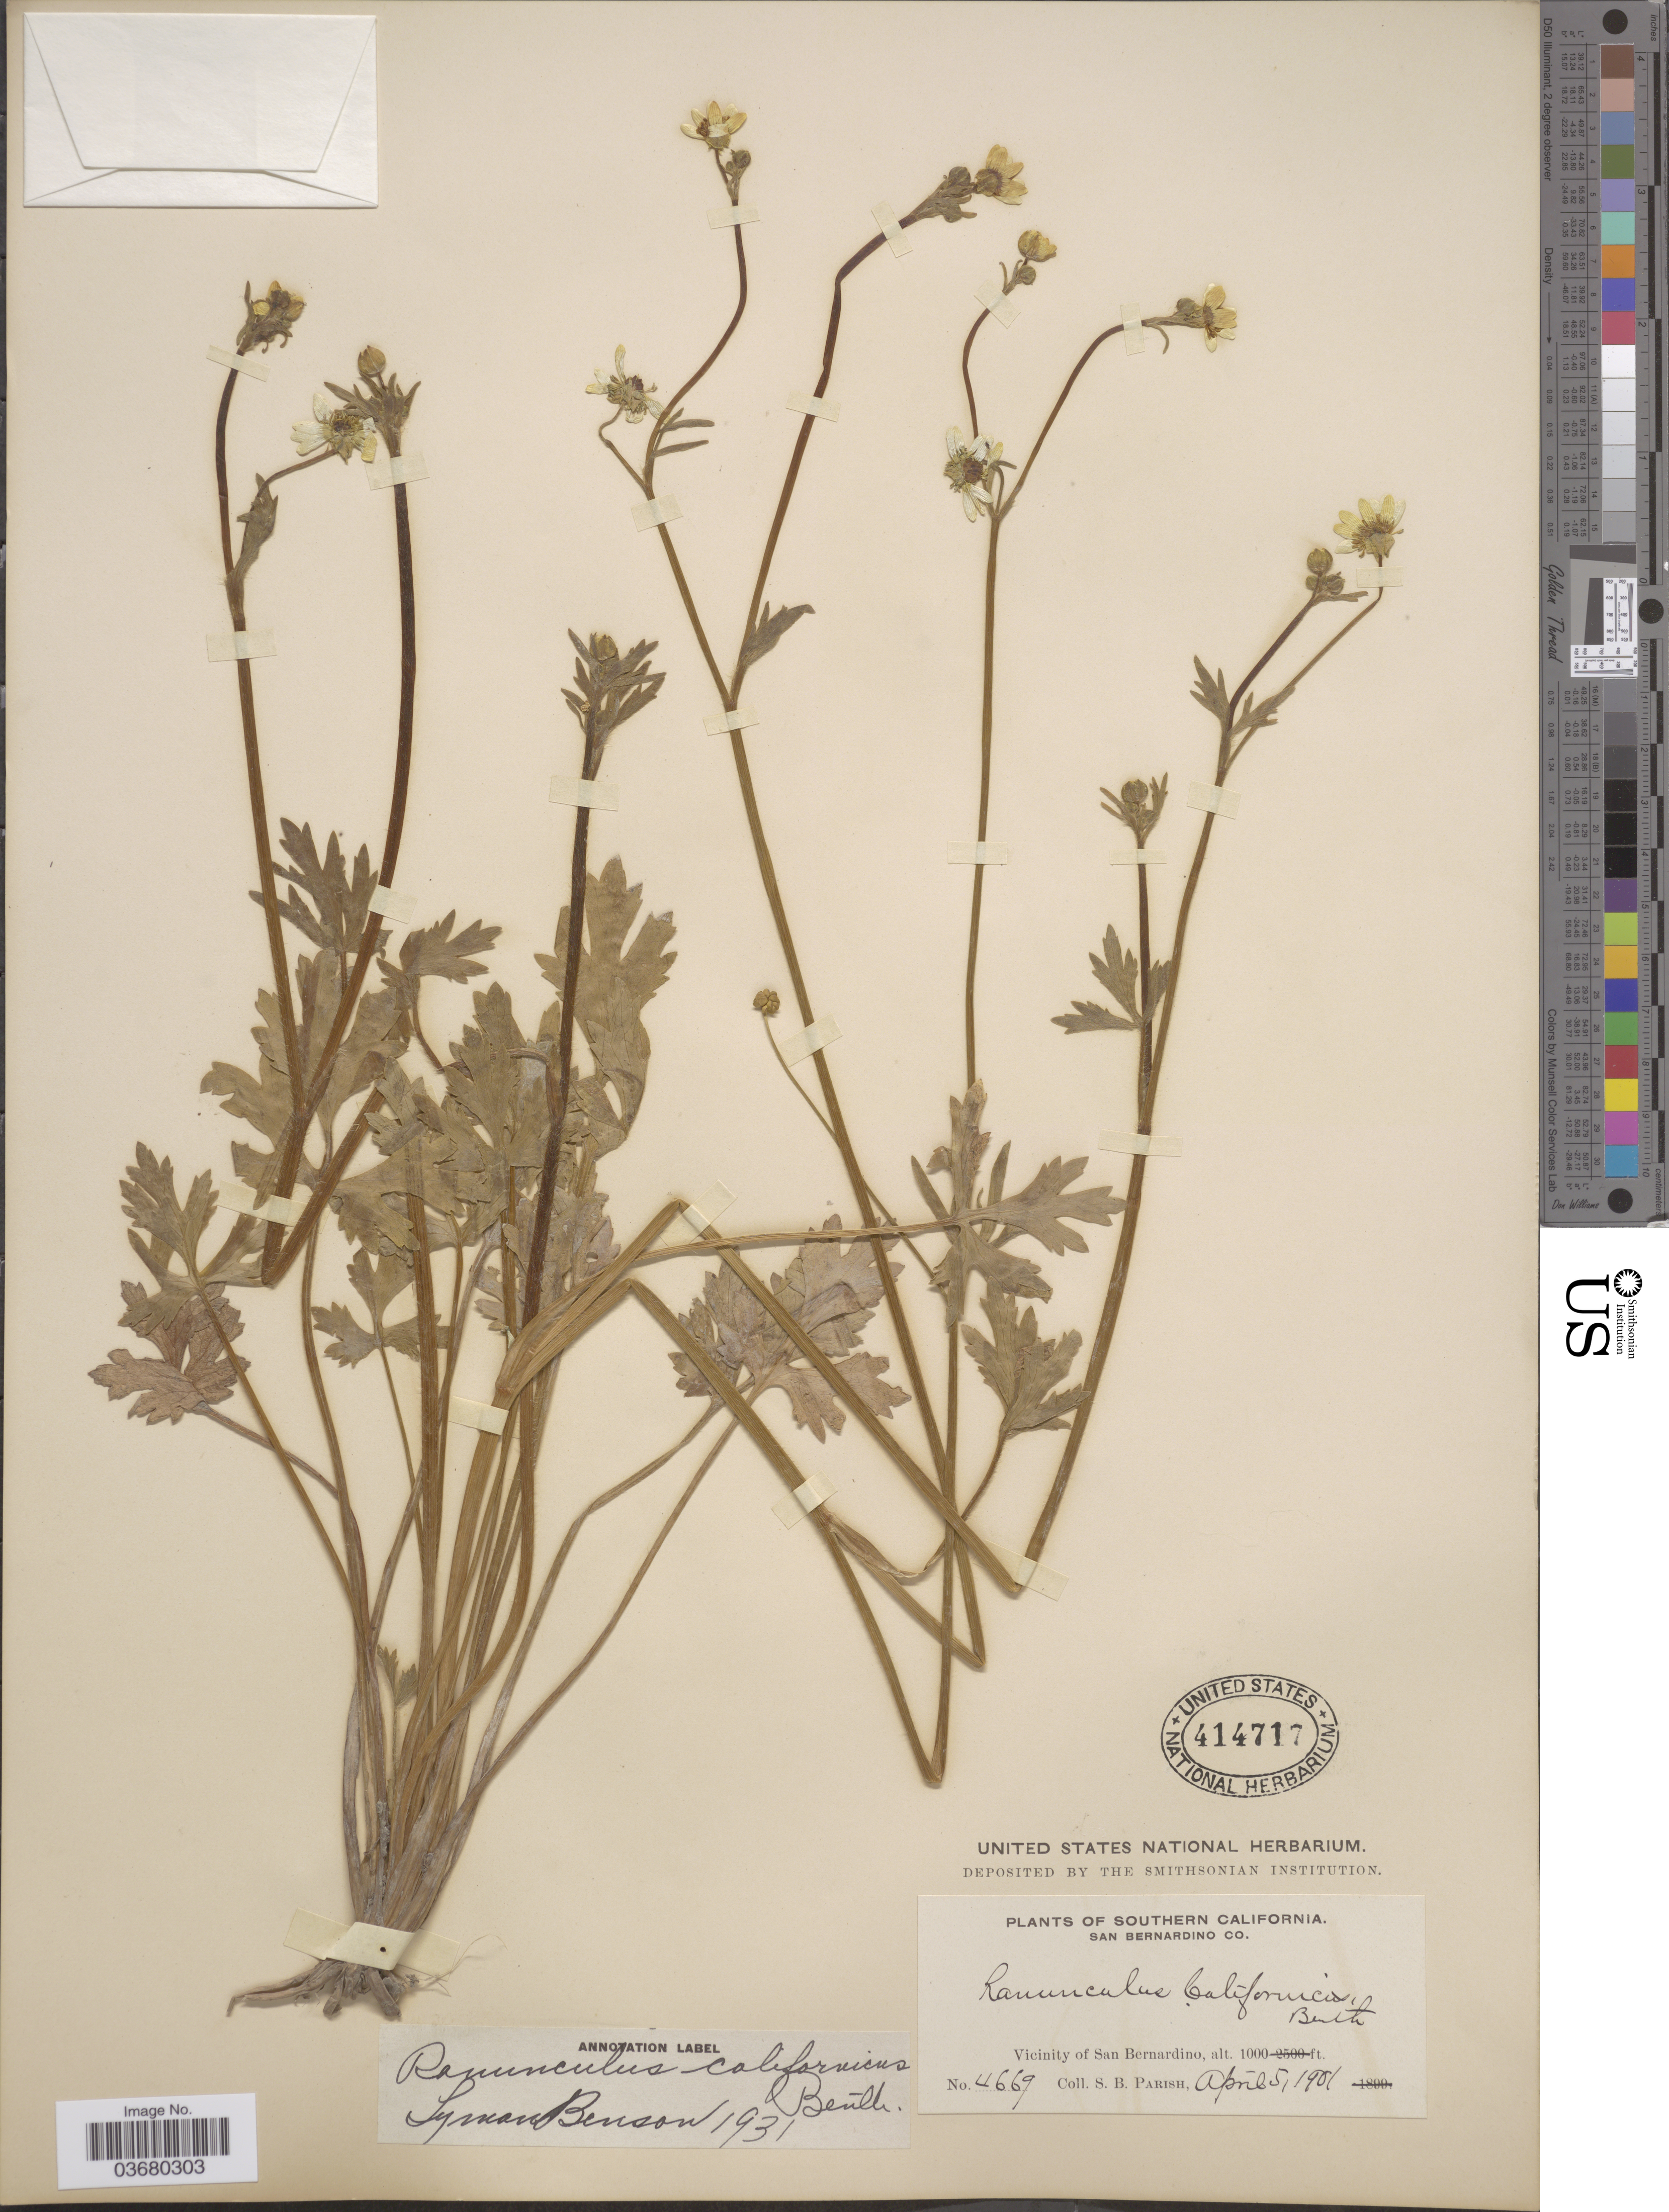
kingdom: Plantae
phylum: Tracheophyta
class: Magnoliopsida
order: Ranunculales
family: Ranunculaceae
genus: Ranunculus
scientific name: Ranunculus californicus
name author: Benth.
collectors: S. B. Parish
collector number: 4669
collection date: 1901-04-05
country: United States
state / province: California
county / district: San Bernardino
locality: Southern California. San Bernardino Co. Vicinity of San Bernardino.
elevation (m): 305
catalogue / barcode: US 414717